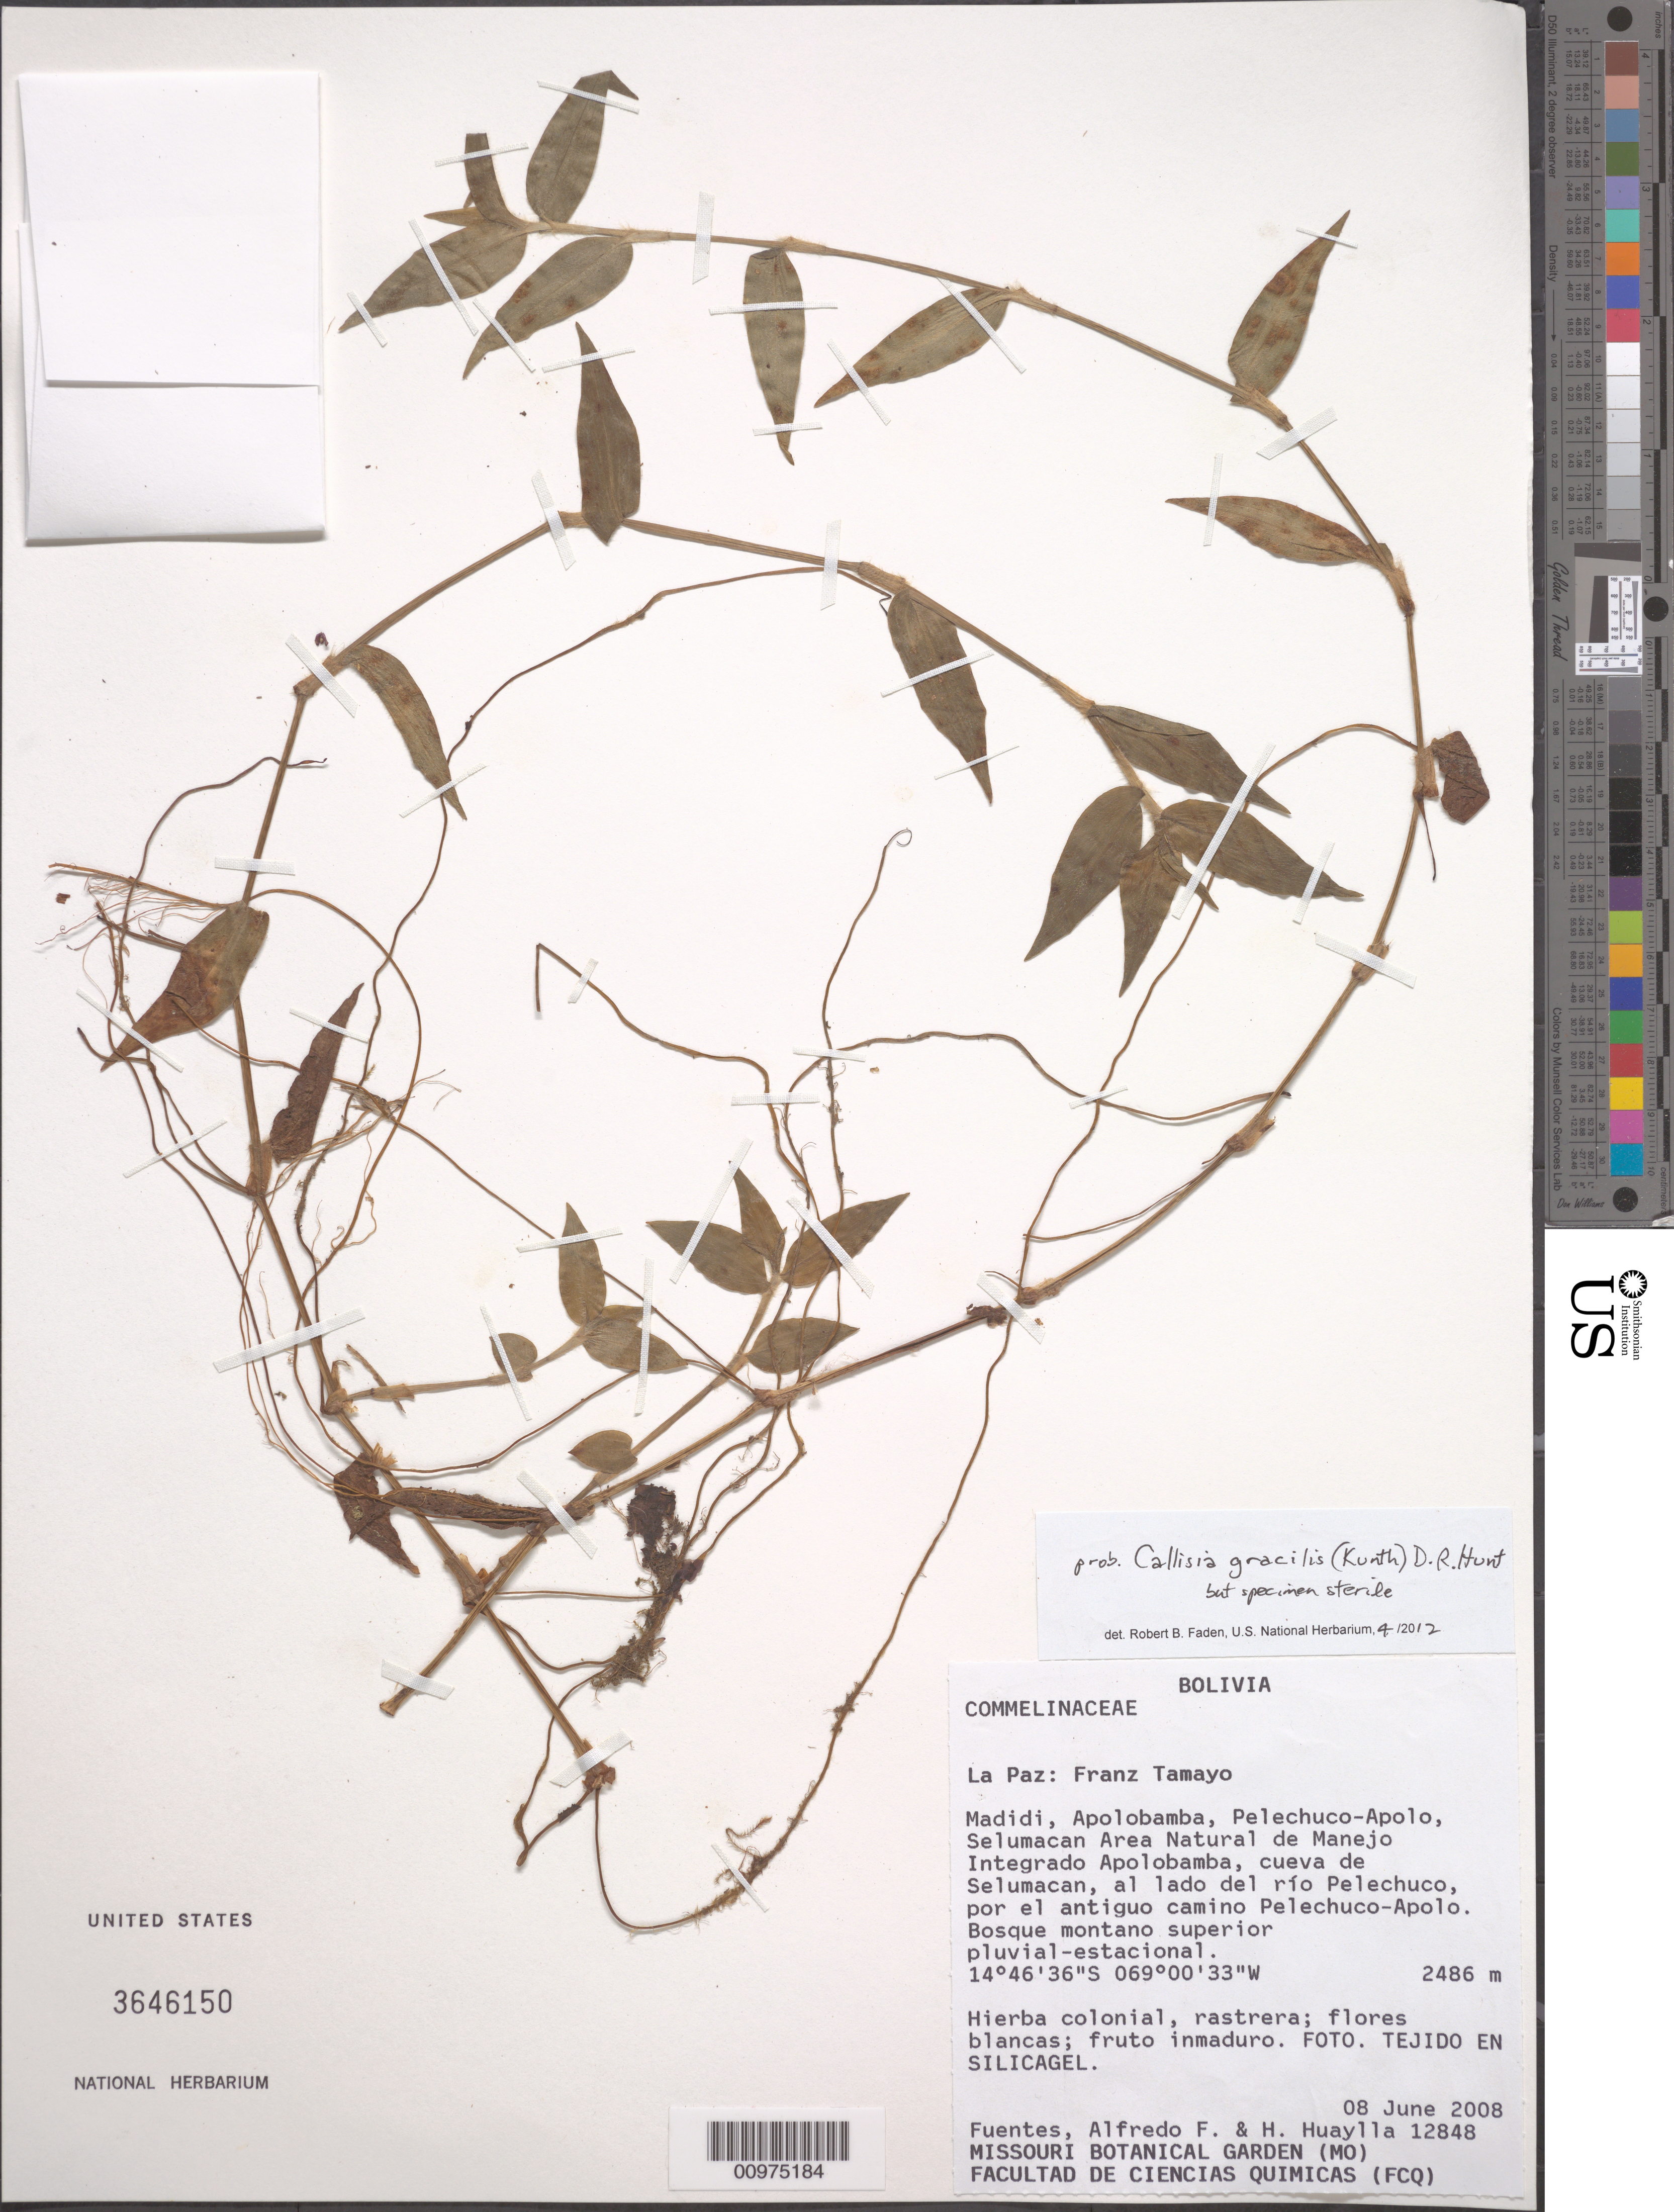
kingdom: Plantae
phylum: Tracheophyta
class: Liliopsida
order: Commelinales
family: Commelinaceae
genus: Callisia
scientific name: Callisia gracilis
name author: (Kunth) D.R. Hunt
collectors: A. F. Fuentes & H. Huaylla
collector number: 12848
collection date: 2008-06-08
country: Bolivia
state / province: La Paz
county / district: Franz Tamayo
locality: Madidi, Apolobamba, Pelechuco-Apolo, Selumacan Area Natural de Manejo Integrado Apolobamba, cueva de Selumacan, al lado ddel río Pelechuco, por el antiguo camino Pelechuco-Apolo.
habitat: Bosque montano superior pluvial-estacional.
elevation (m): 2486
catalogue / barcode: US 3646150